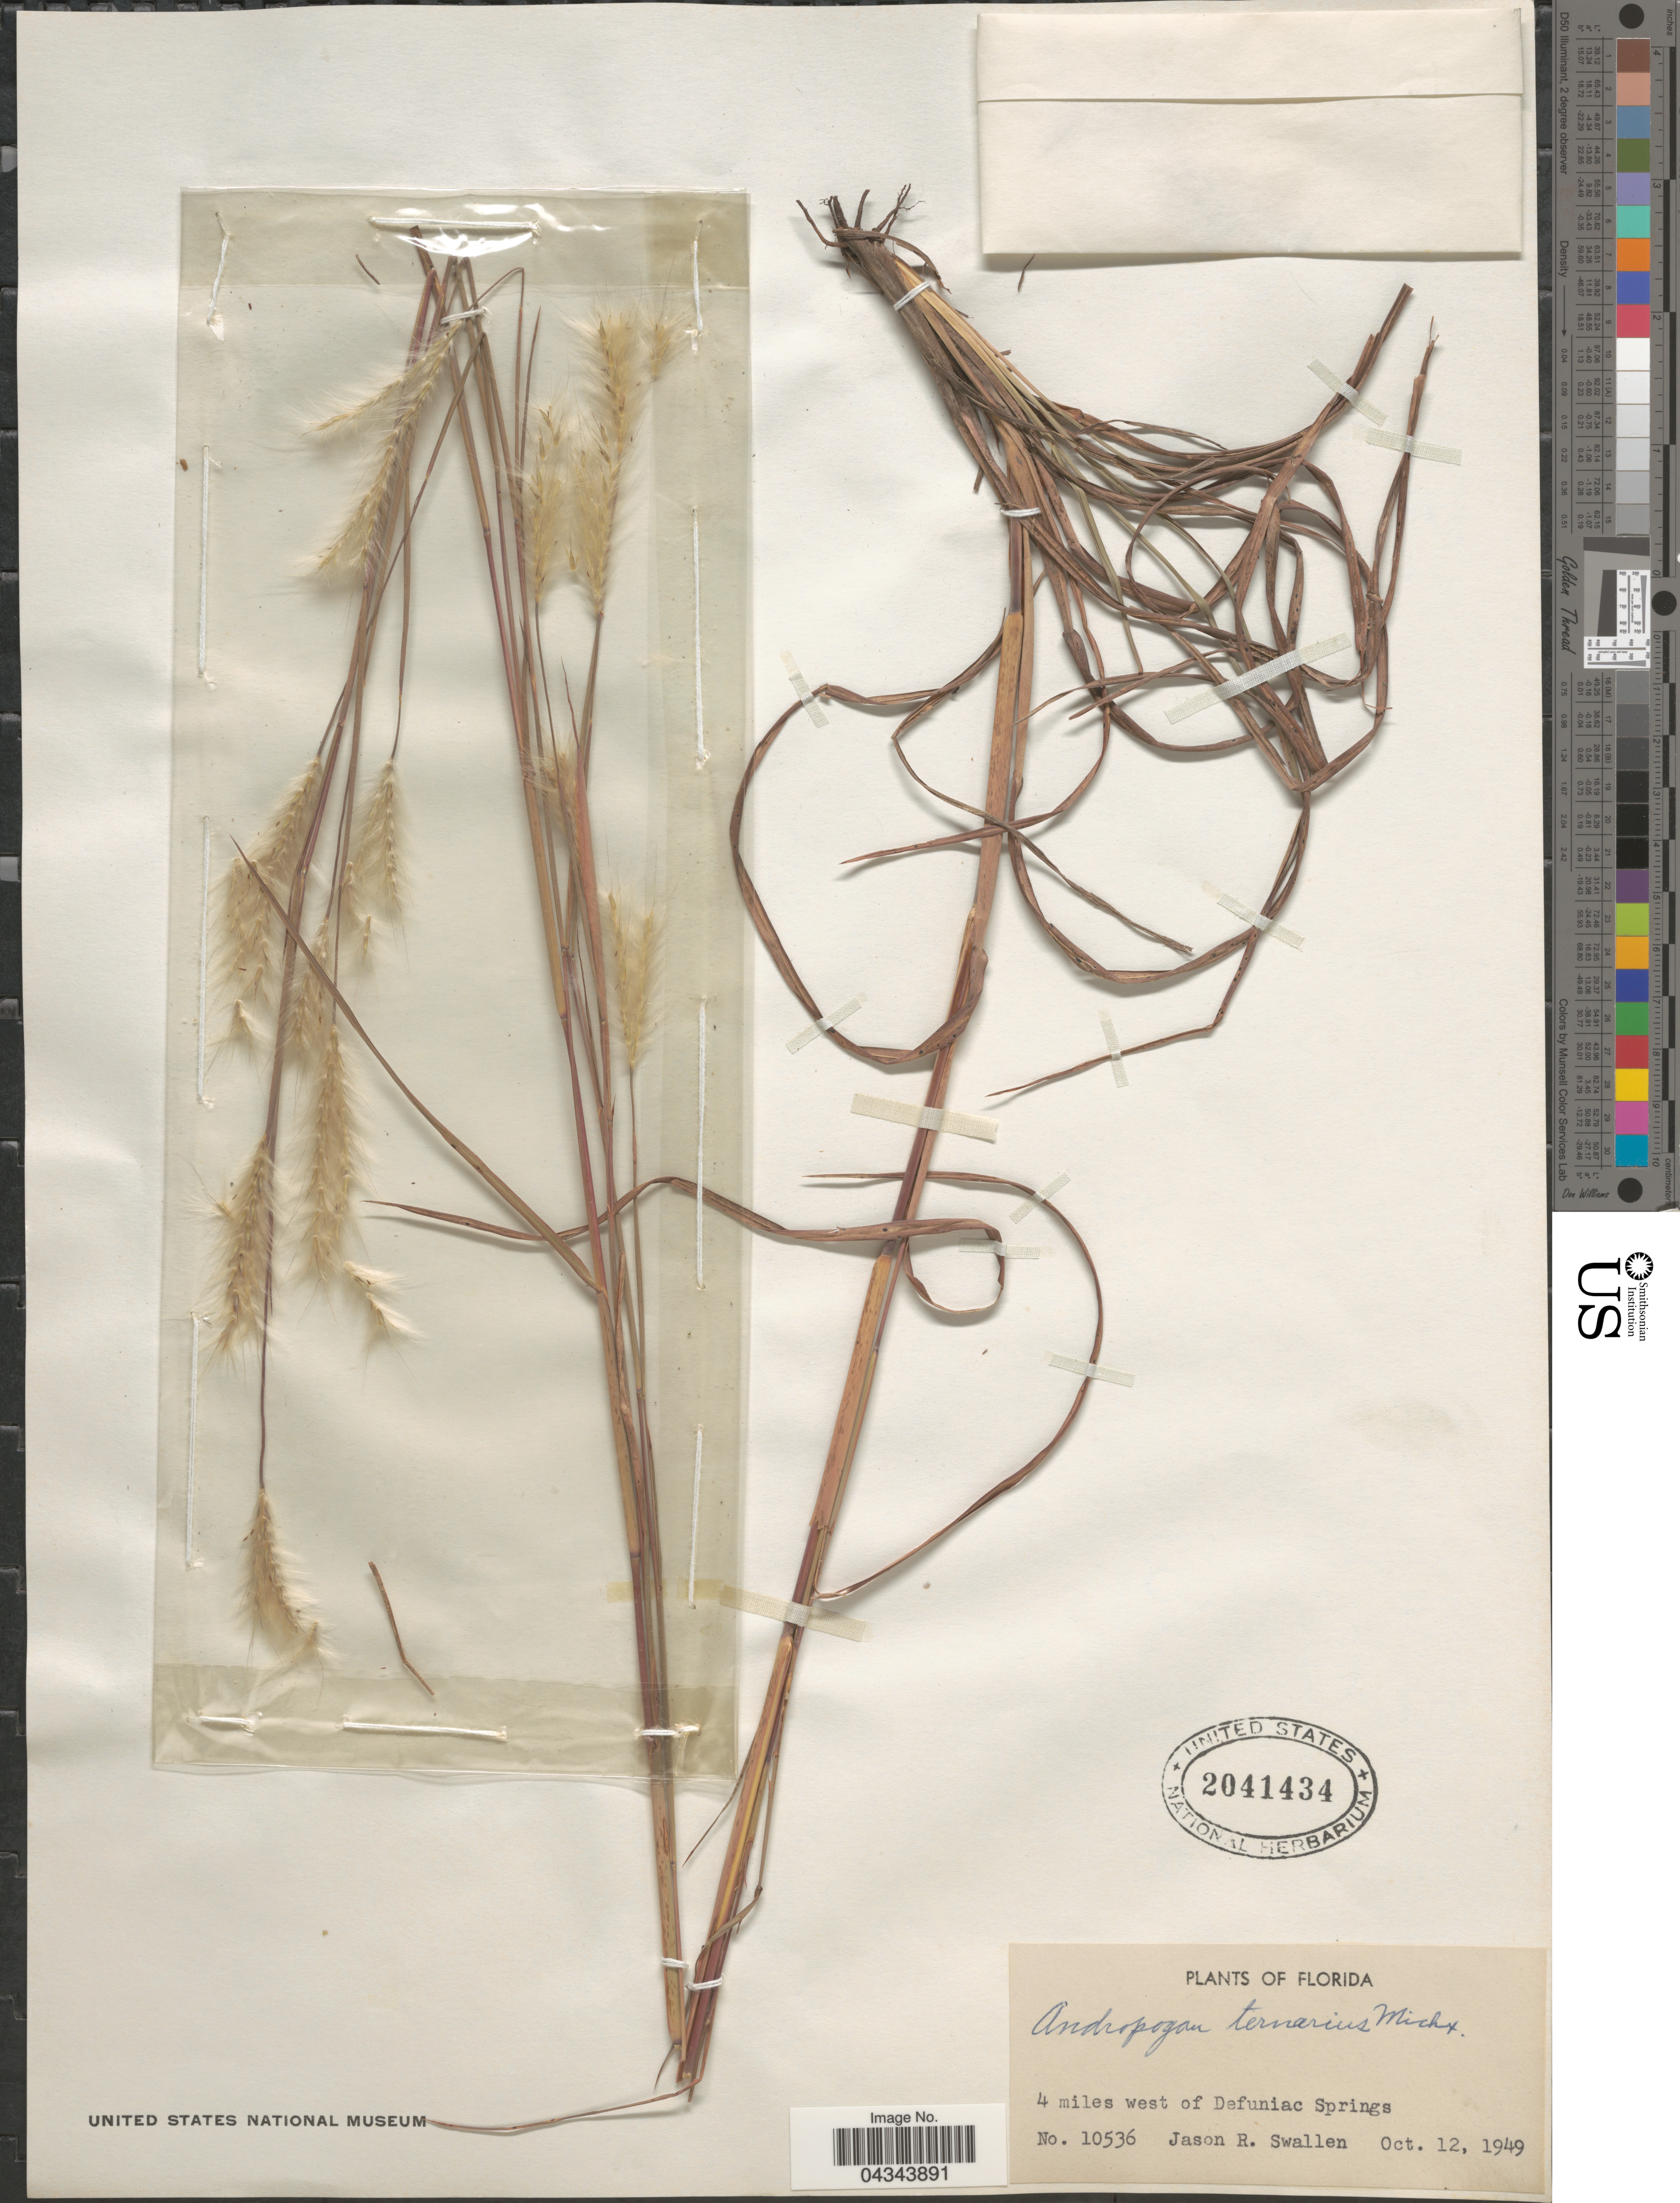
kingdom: Plantae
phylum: Tracheophyta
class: Liliopsida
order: Poales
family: Poaceae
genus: Andropogon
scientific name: Andropogon ternarius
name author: Michx.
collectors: J. R. Swallen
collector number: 10536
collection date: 1949-10-12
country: United States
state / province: Florida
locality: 4 miles west of Defuniac Springs.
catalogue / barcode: US 2041434